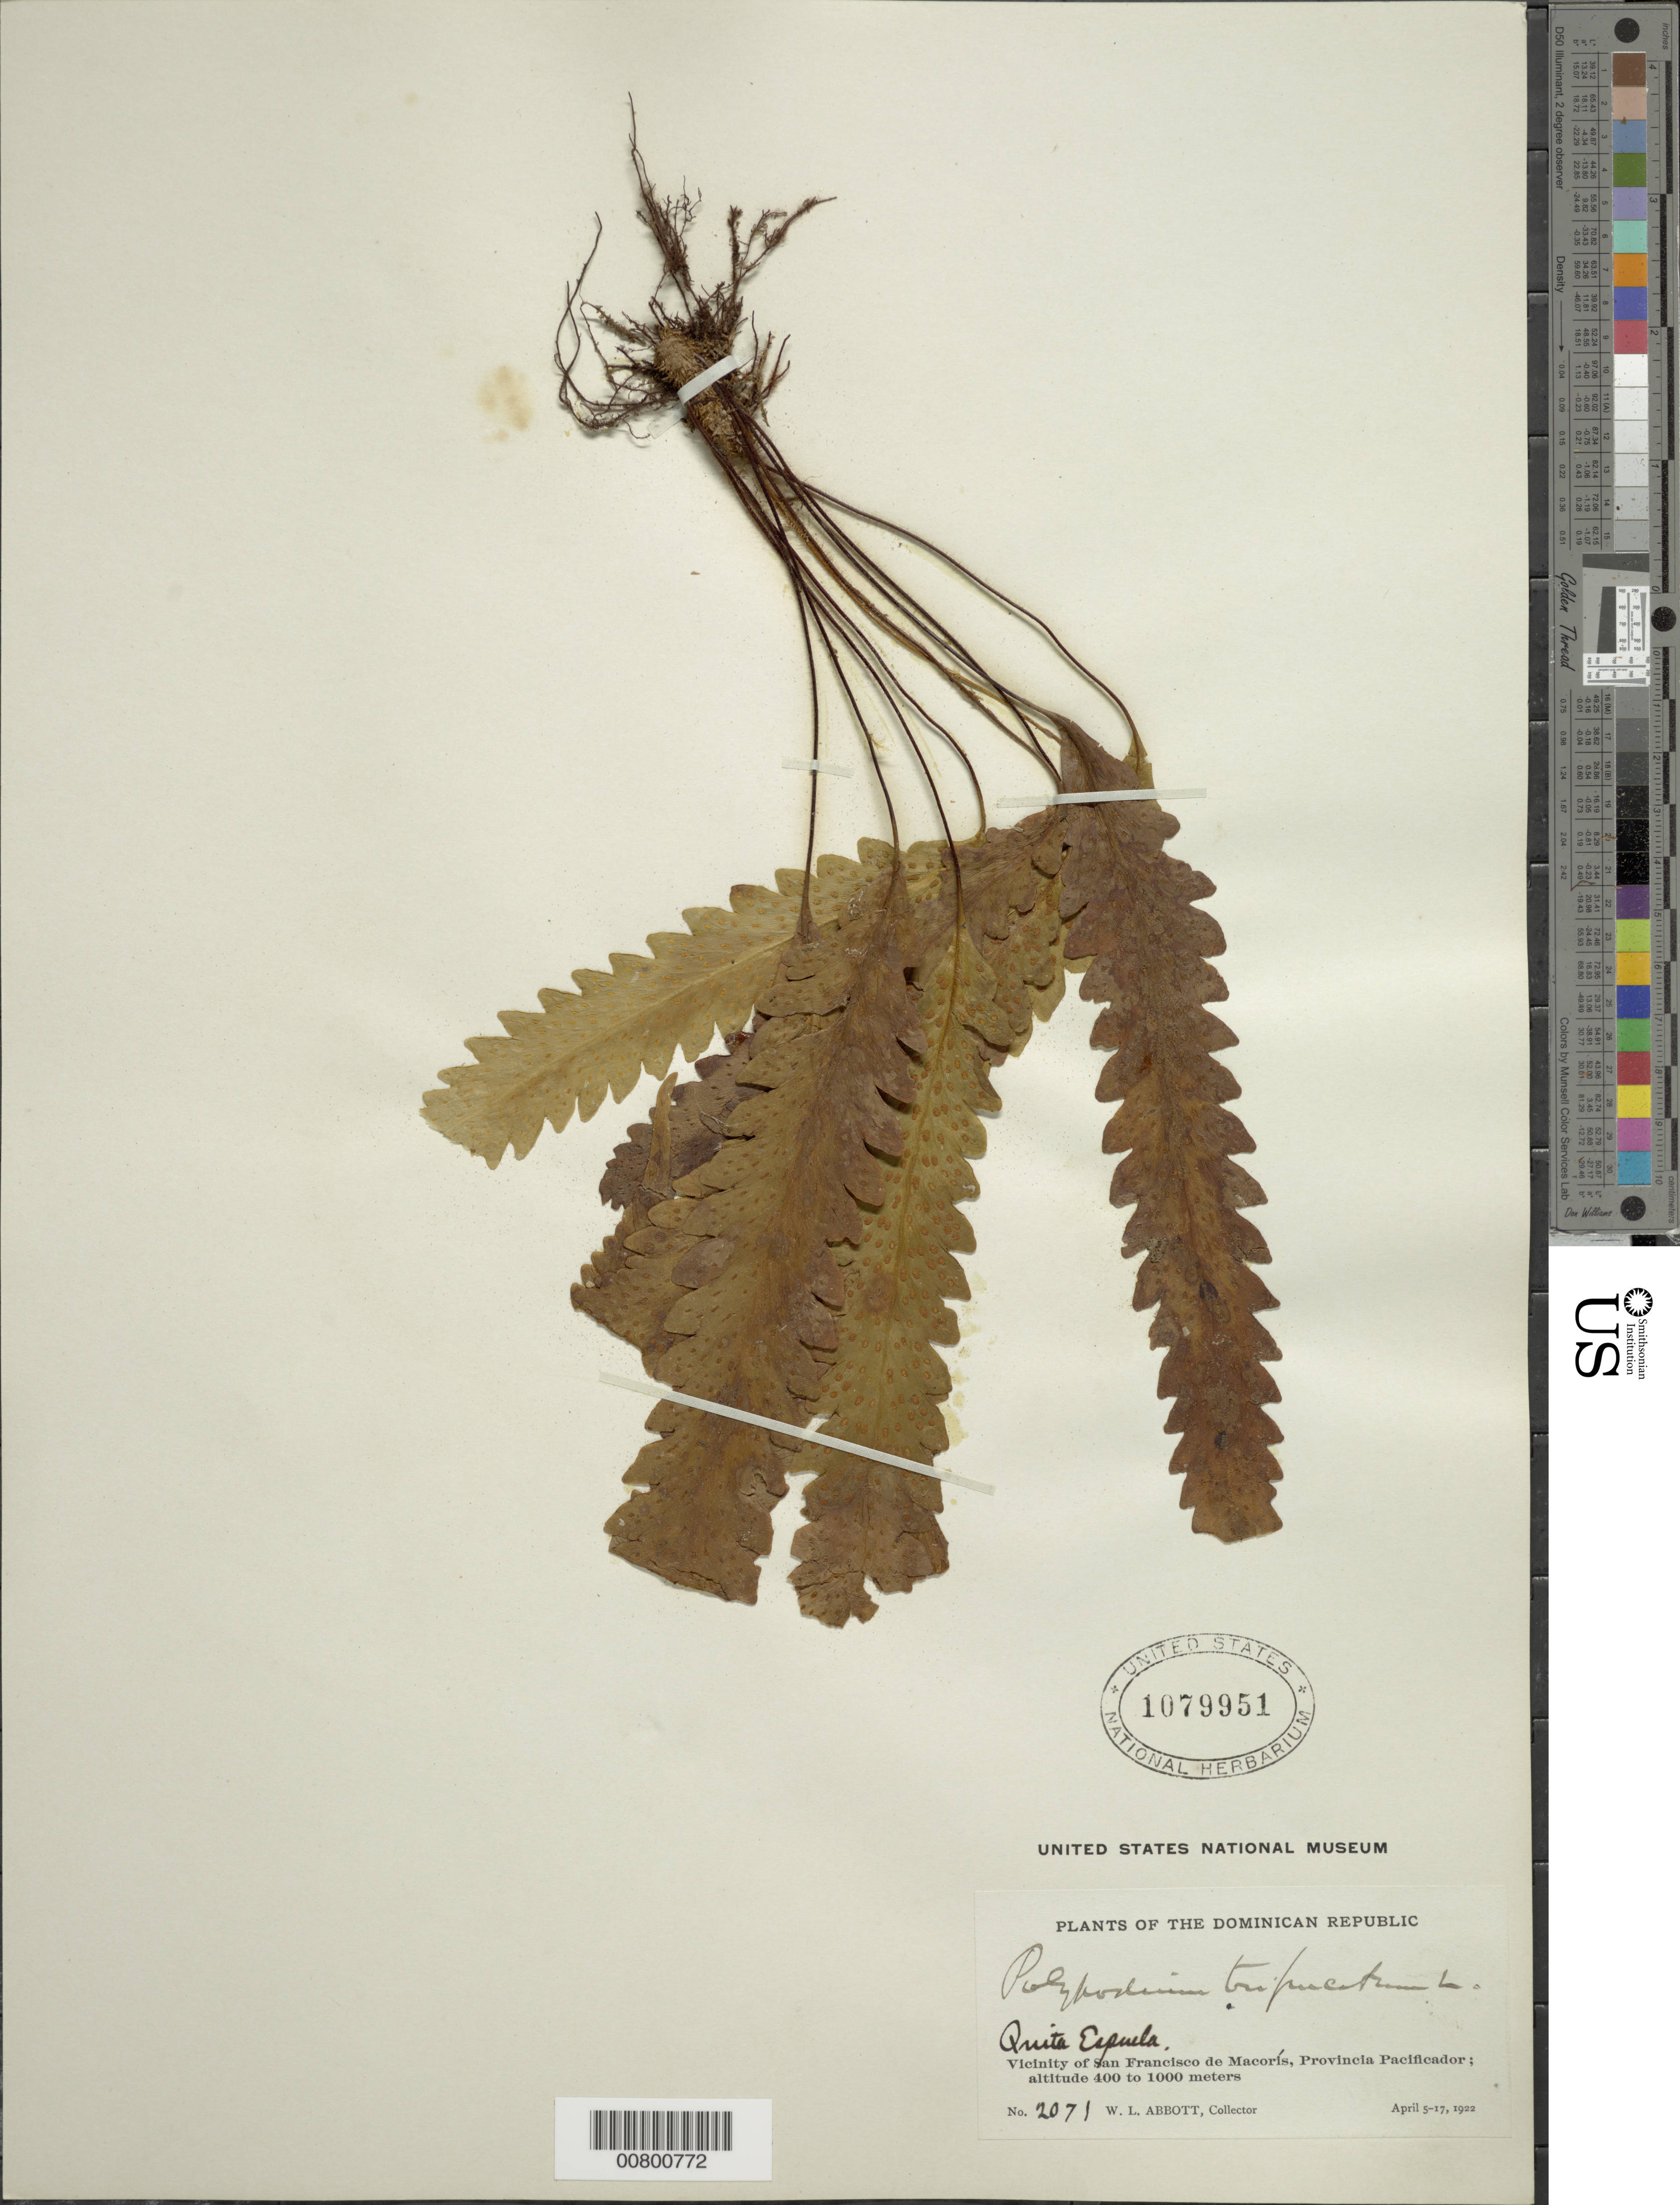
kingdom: Plantae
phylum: Tracheophyta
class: Polypodiopsida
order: Polypodiales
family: Polypodiaceae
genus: Enterosora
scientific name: Enterosora trifurcata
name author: (L.) L.E. Bishop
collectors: W. L. Abbott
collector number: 2071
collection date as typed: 05 Apr 1922 to 17 Apr 1922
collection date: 1922-04-05/1922-04-17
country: Dominican Republic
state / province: Duarte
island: Hispaniola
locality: San Francisco de Macorís vicinity, Quita Espuela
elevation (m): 400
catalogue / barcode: US 1079951